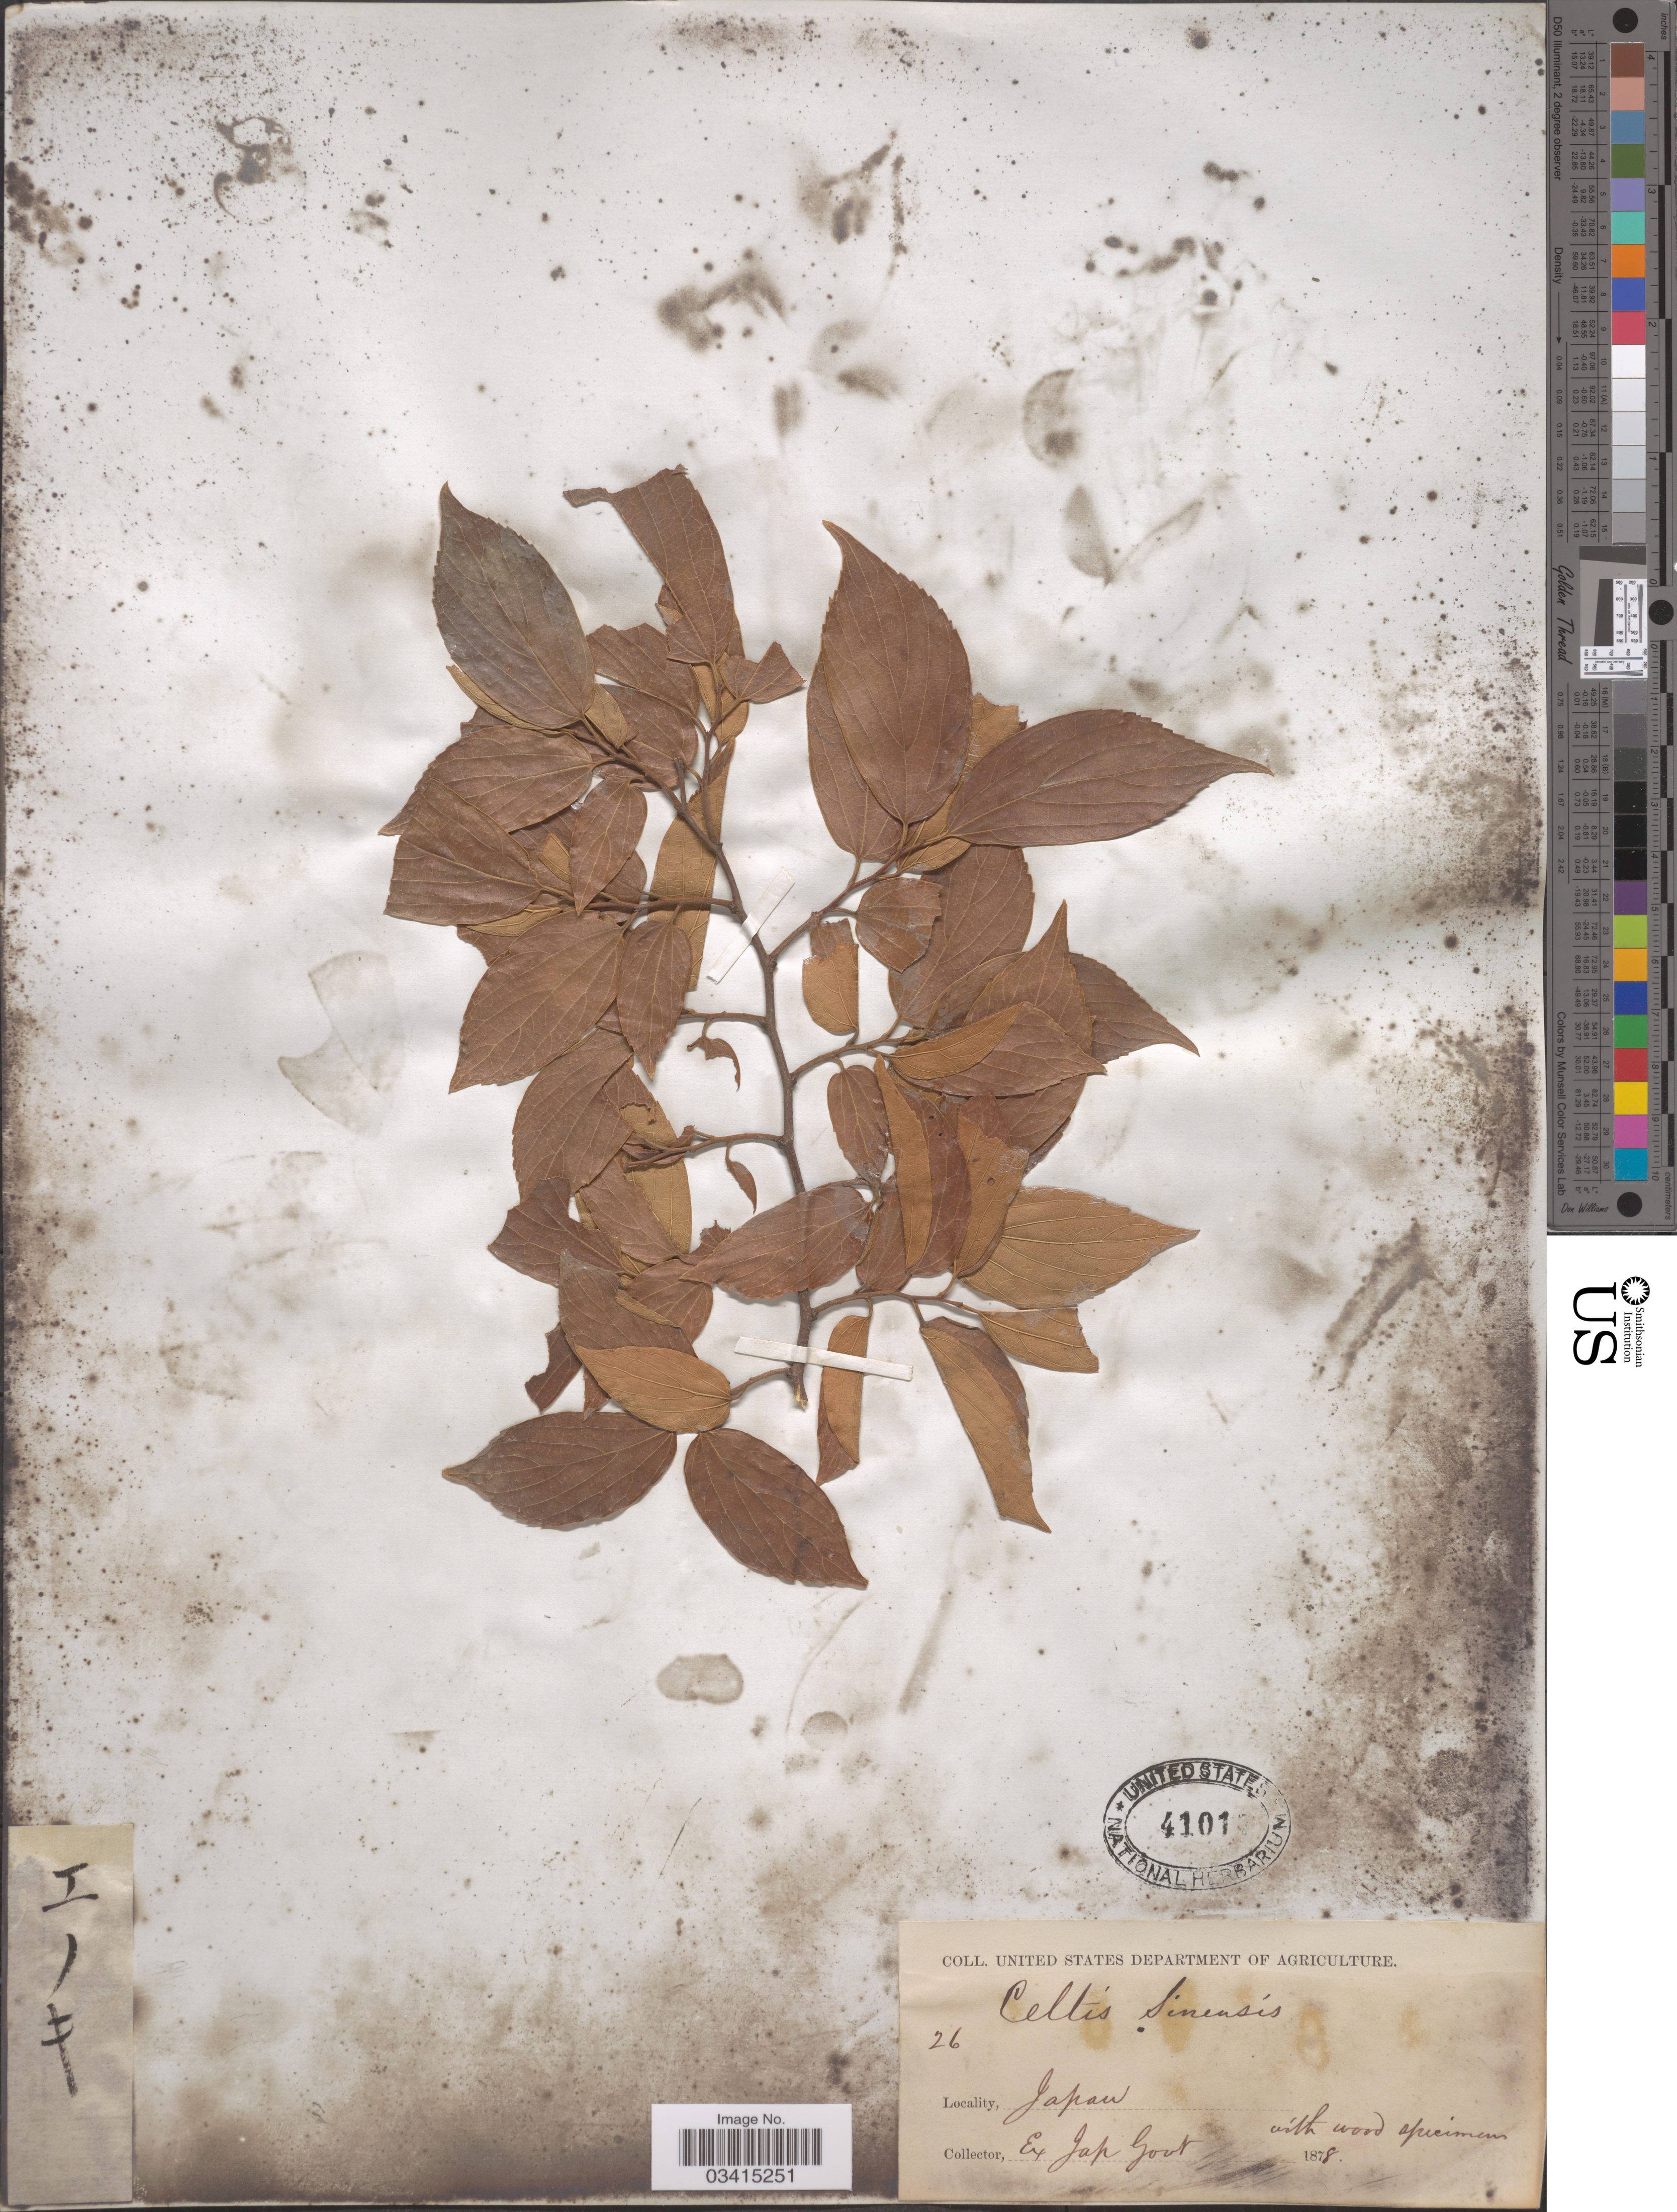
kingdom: Plantae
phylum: Tracheophyta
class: Magnoliopsida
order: Rosales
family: Cannabaceae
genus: Celtis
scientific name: Celtis sinensis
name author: Pers.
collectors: ex. Jap. Govt.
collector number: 26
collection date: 1878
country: Japan